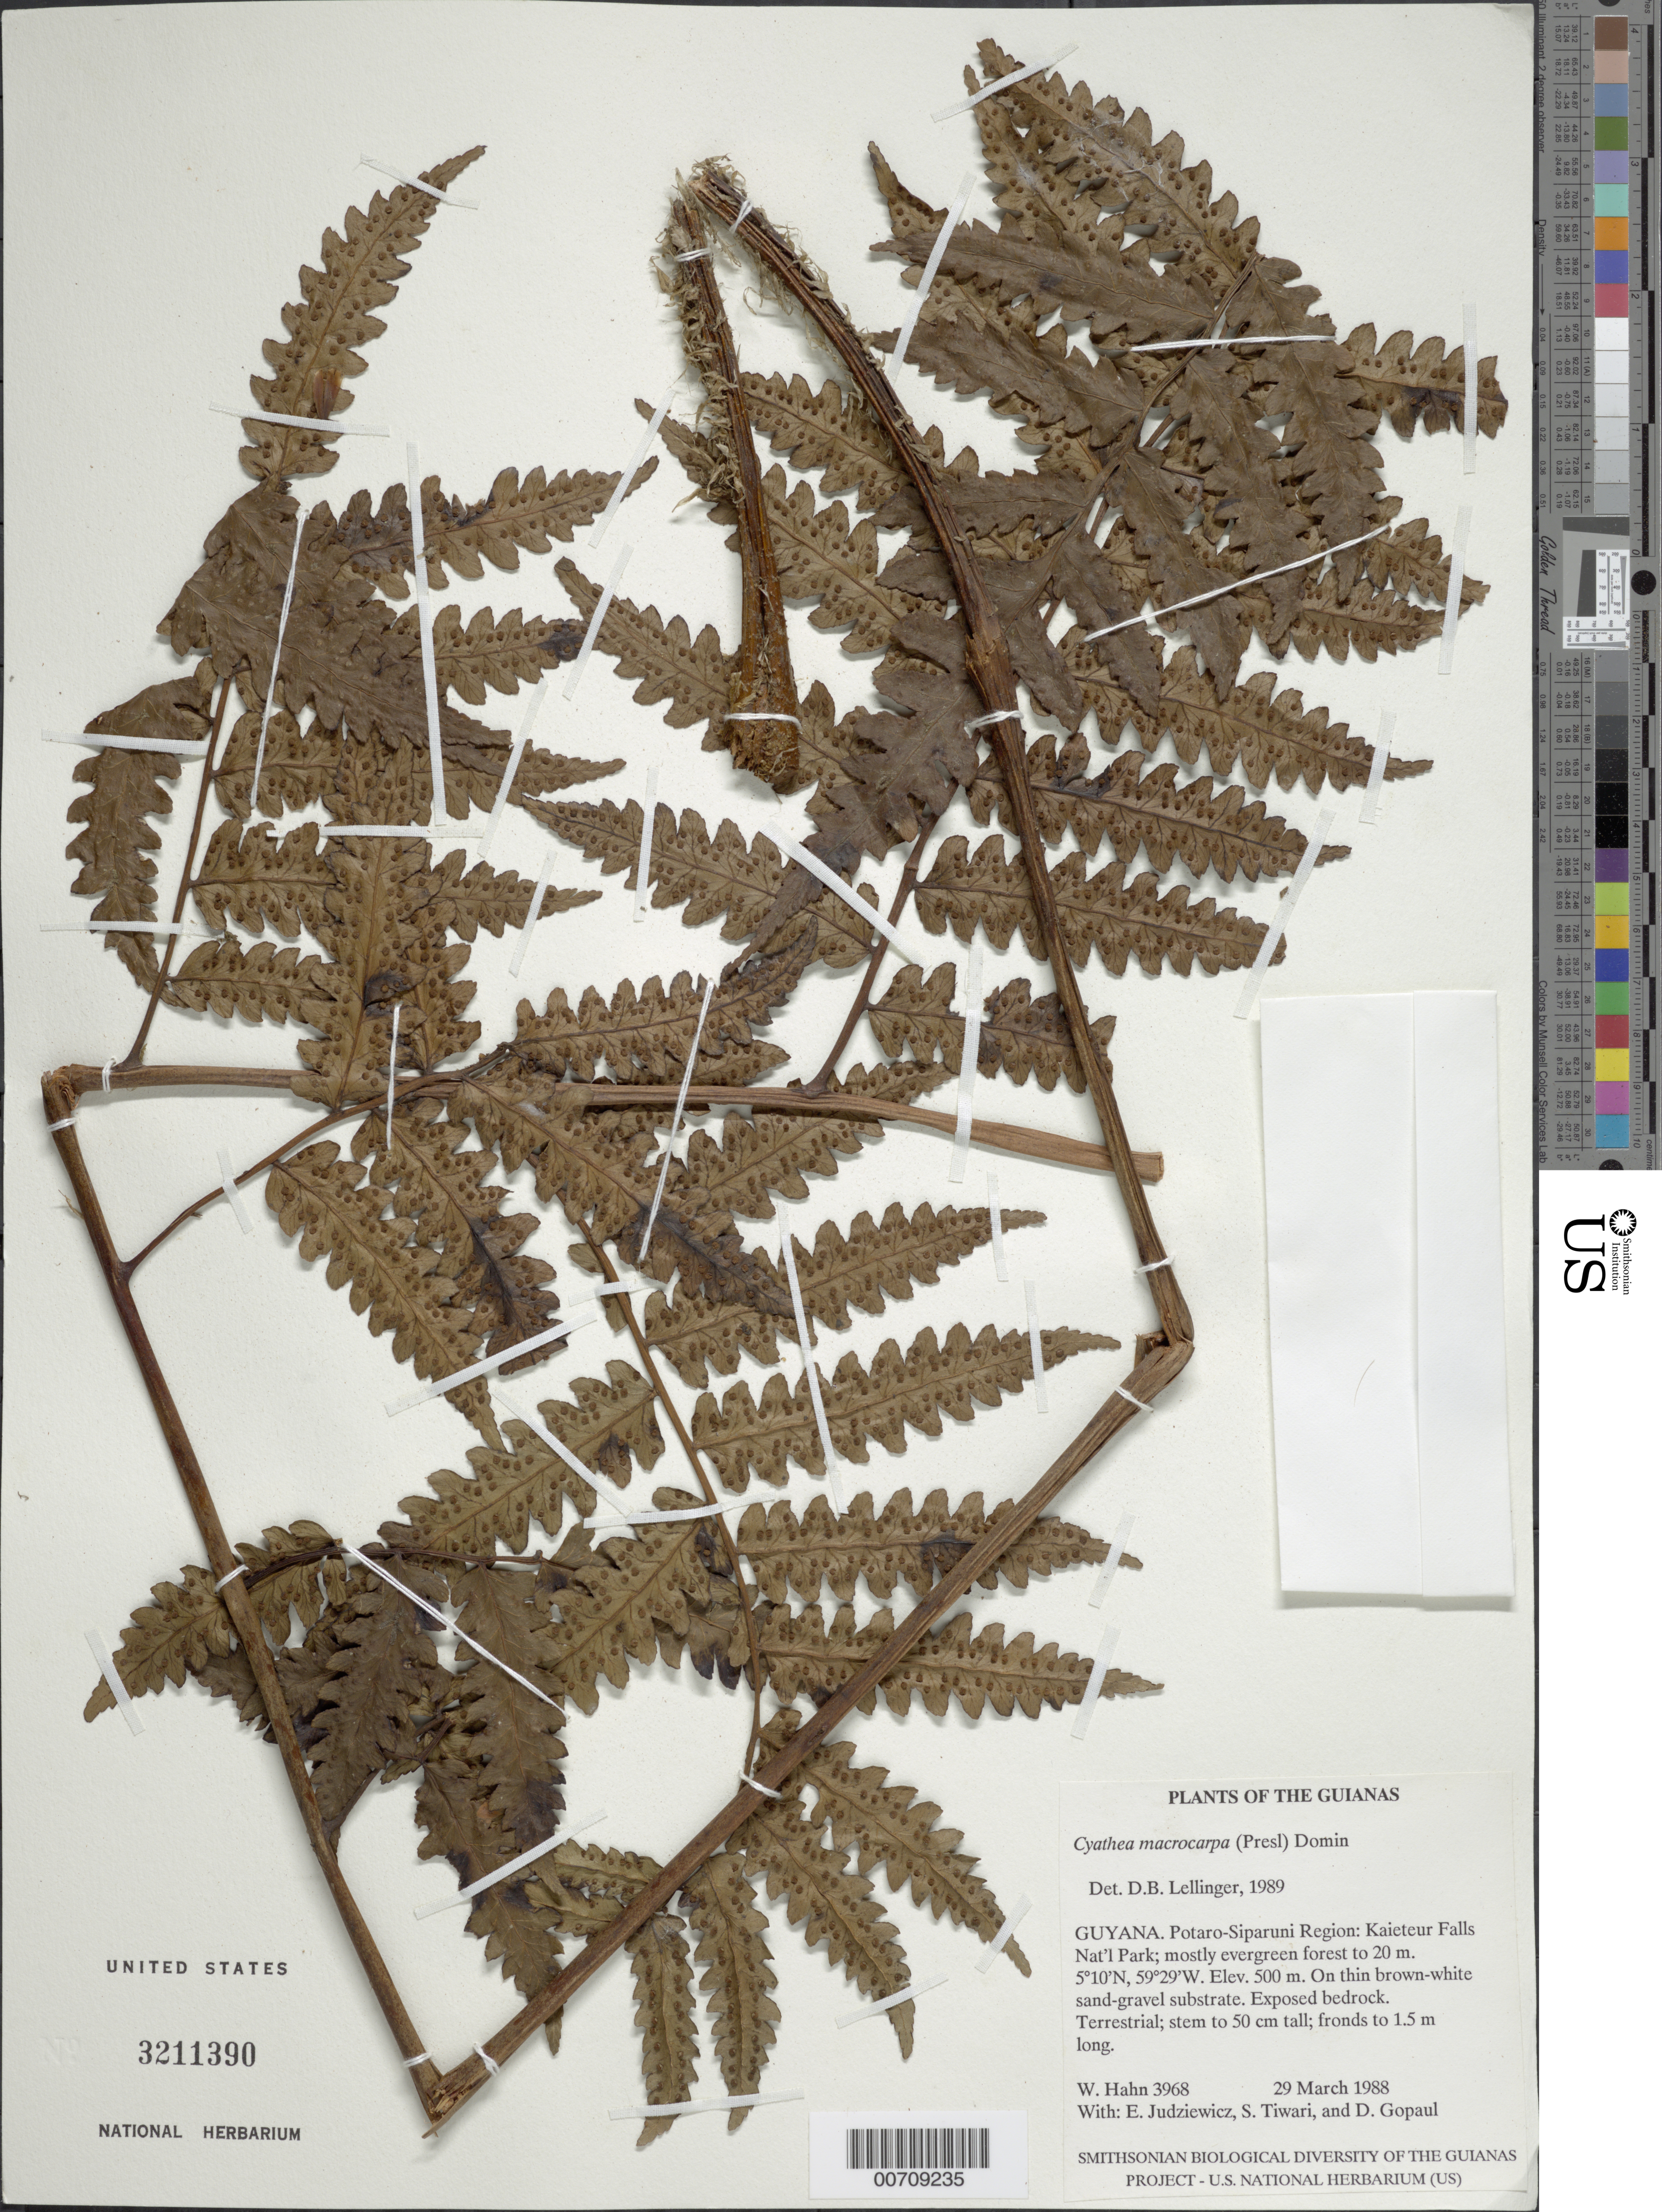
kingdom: Plantae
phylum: Tracheophyta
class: Polypodiopsida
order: Cyatheales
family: Cyatheaceae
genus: Cyathea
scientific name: Cyathea macrocarpa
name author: (C. Presl) Domin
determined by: Lellinger, David B., (BOT), Smithsonian Institution - National Museum of Natural History (UNITED STATES)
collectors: W. Hahn, E. J. Judziewicz, S. Tiwari & D. Gopaul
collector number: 3968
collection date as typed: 29 March 1988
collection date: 1988-03-29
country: Guyana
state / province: Potaro-Siparuni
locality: Kaieteur Falls National Park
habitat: Mostly evergreen forest to 20 m on thin brown-white sand-gravel substrate. Exposed bedrock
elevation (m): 500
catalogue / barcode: US 3211390